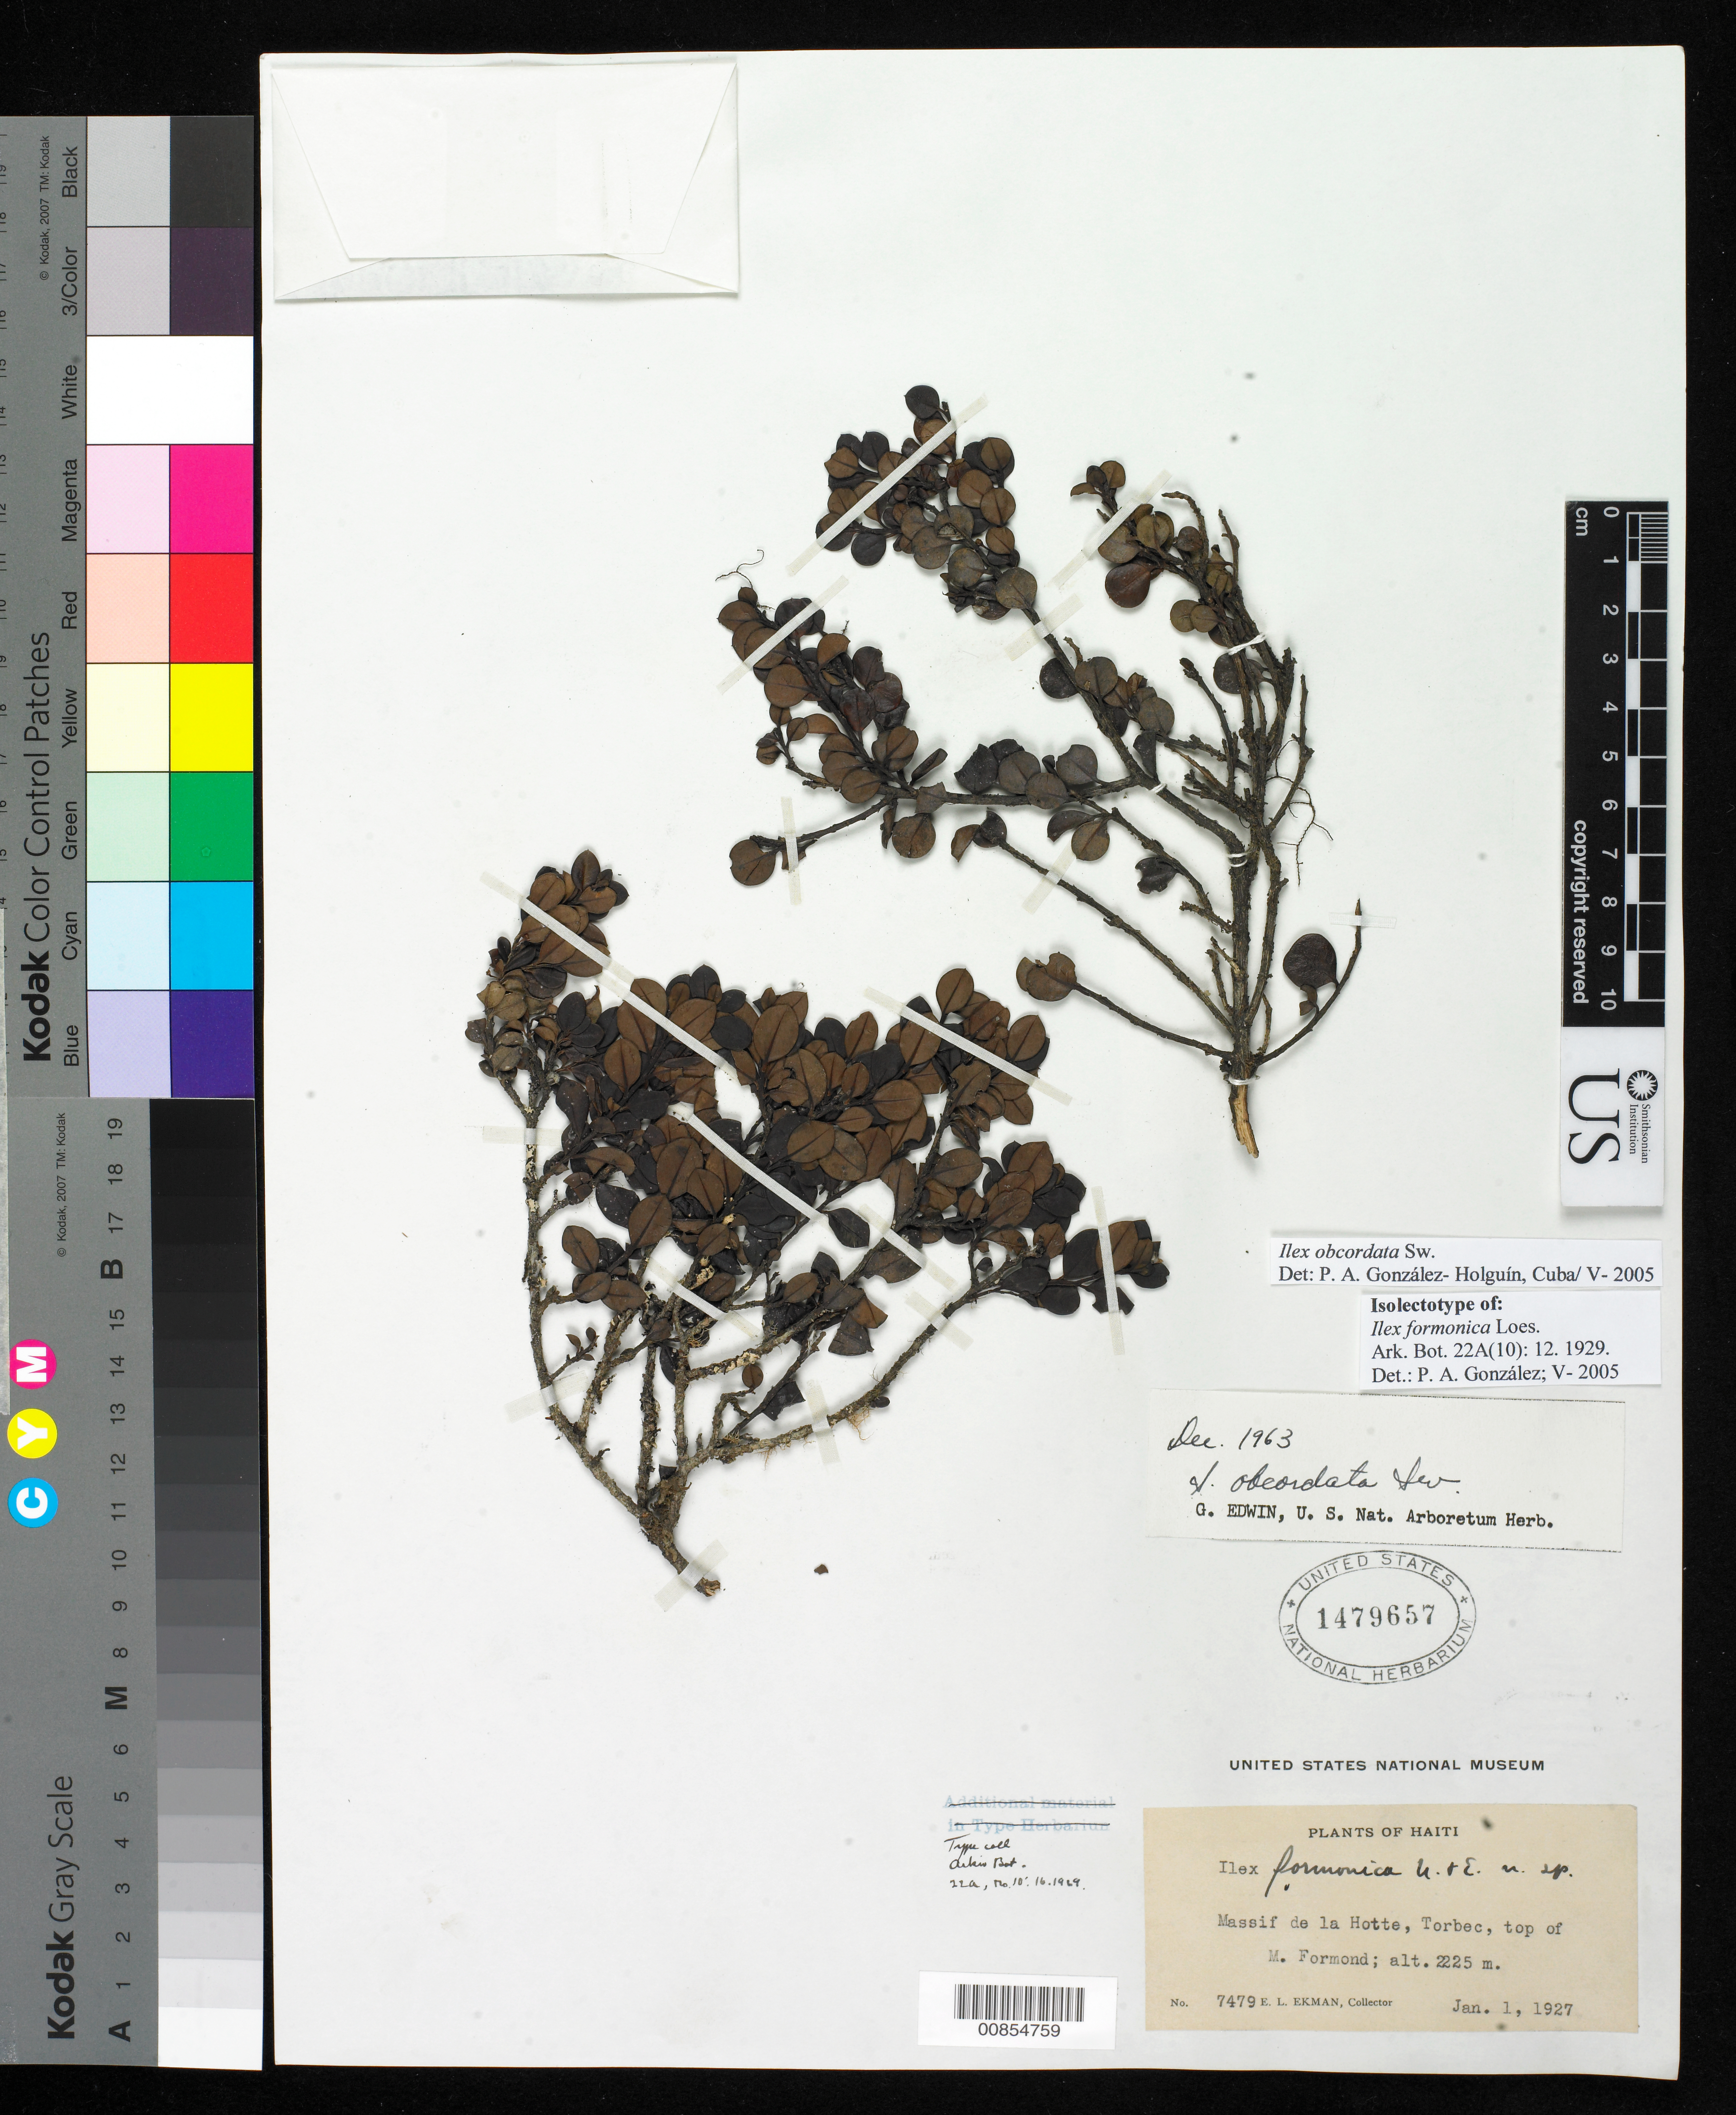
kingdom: Plantae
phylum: Tracheophyta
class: Magnoliopsida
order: Aquifoliales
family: Aquifoliaceae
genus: Ilex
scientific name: Ilex formonica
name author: Loes.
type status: Isolectotype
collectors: E. L. Ekman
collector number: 7479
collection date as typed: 01 Jan 1927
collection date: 1927-01-01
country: Haiti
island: Hispaniola Island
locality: Massif de la Hotte, near Torbec.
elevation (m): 2225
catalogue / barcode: US 1479657